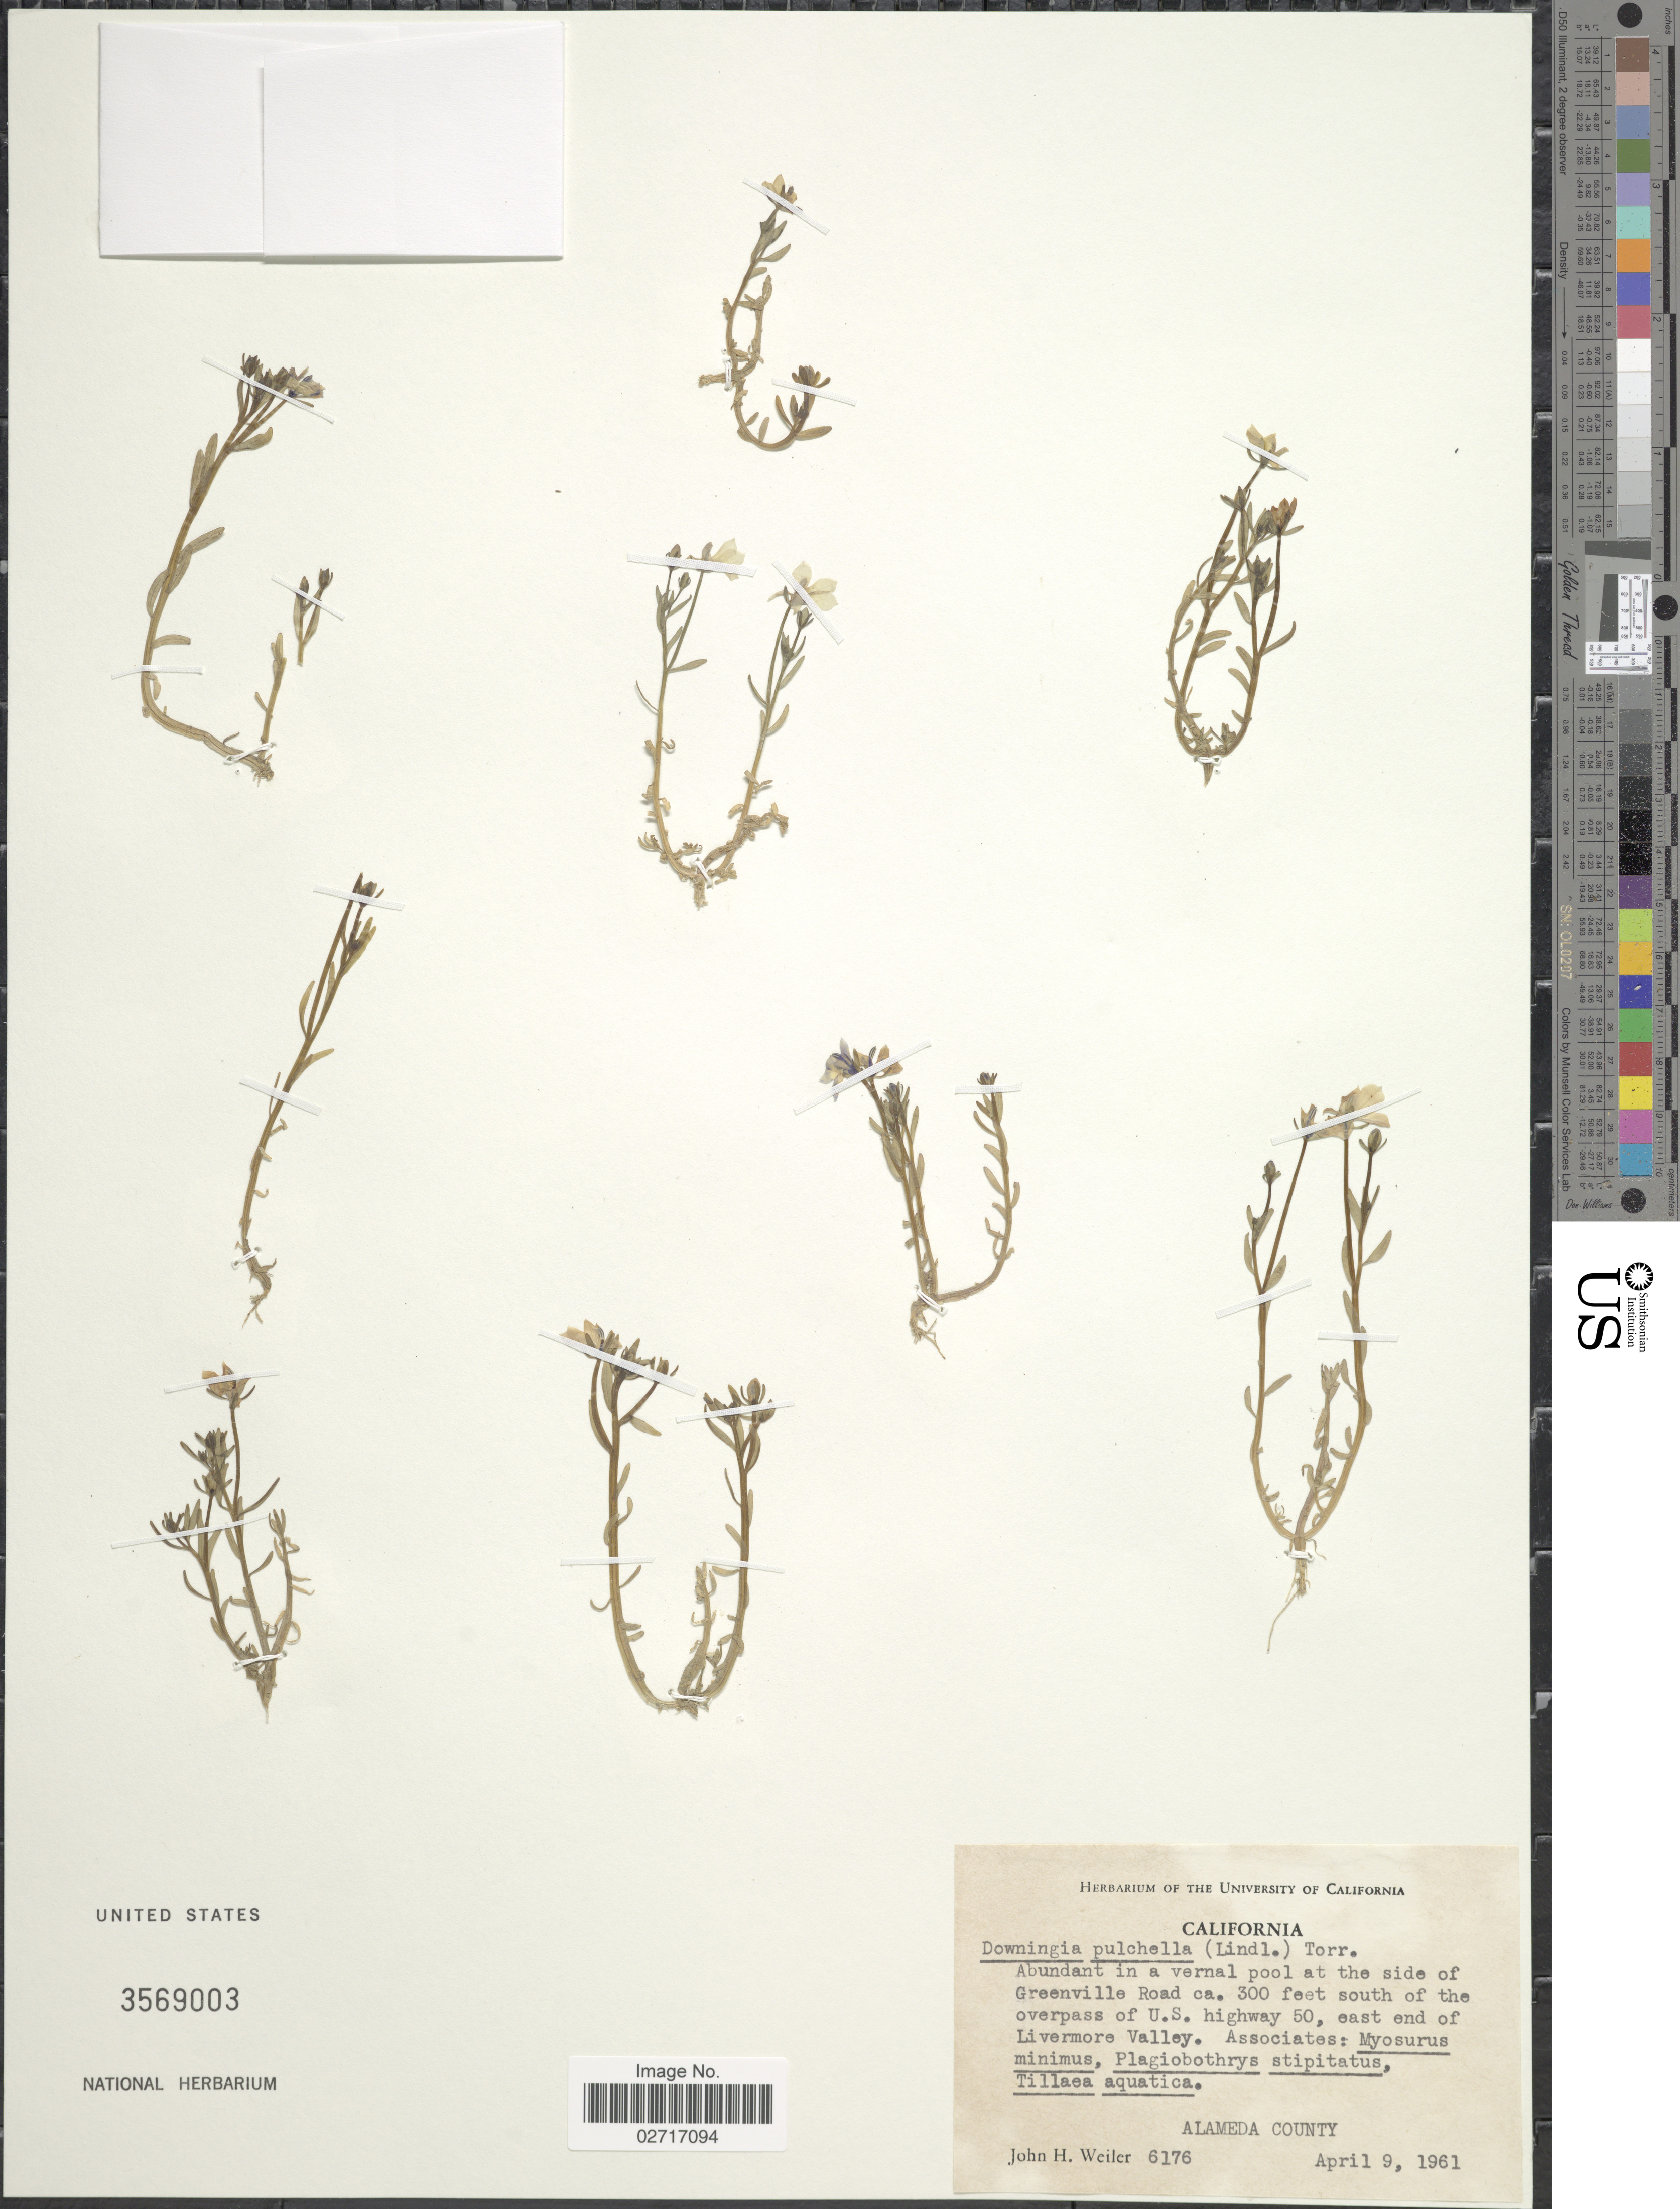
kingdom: Plantae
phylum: Tracheophyta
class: Magnoliopsida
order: Asterales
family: Campanulaceae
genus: Downingia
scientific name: Downingia pulchella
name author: (Lindl.) Torr.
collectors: J. H. Weiler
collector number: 6176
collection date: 1961-04-09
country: United States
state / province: California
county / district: Alameda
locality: Abundant in a vernal pool at the side of Greenville Road ca. 300 feet south of the overpass of U.S. highway 50, east end of Livermore Valley. Alameda County.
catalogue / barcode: US 3569003